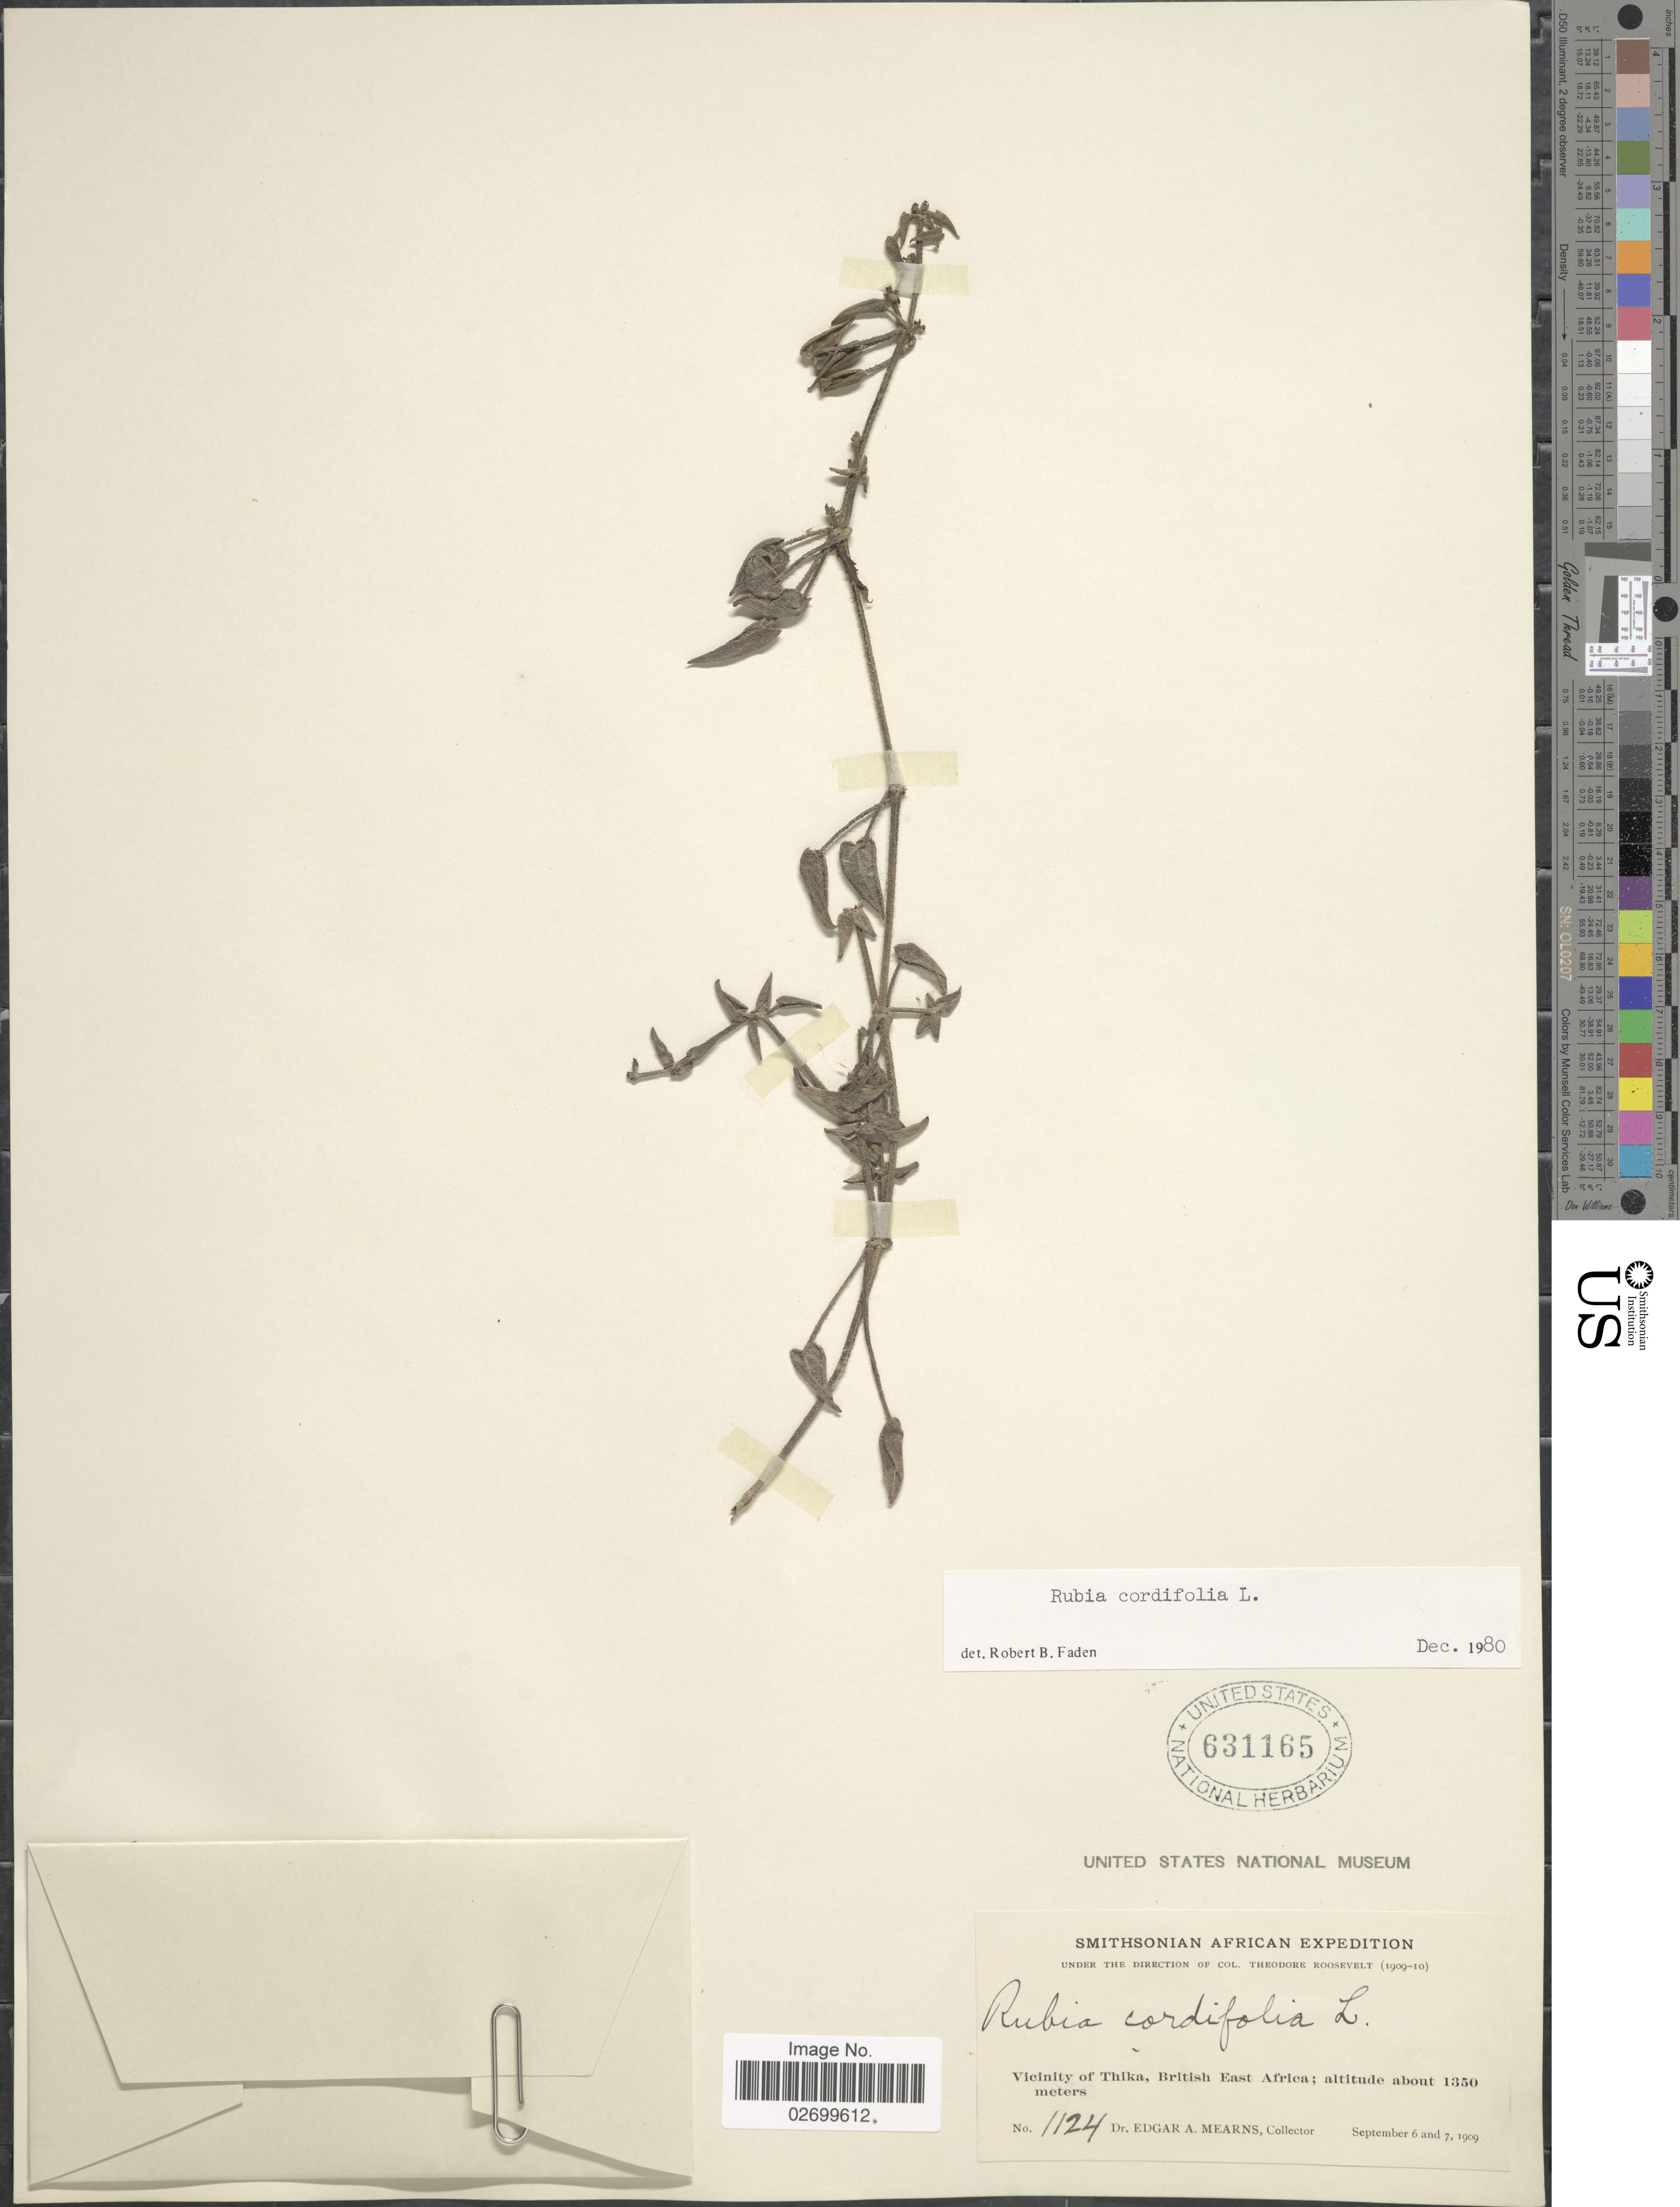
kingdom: Plantae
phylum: Tracheophyta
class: Magnoliopsida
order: Gentianales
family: Rubiaceae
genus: Rubia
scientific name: Rubia cordifolia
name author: L.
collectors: E. A. Mearns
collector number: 1124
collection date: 1909-09-06/1909-09-07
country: Kenya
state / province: Kiambu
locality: Vicinity of Thika, British East Africa.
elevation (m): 1350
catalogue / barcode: US 631165